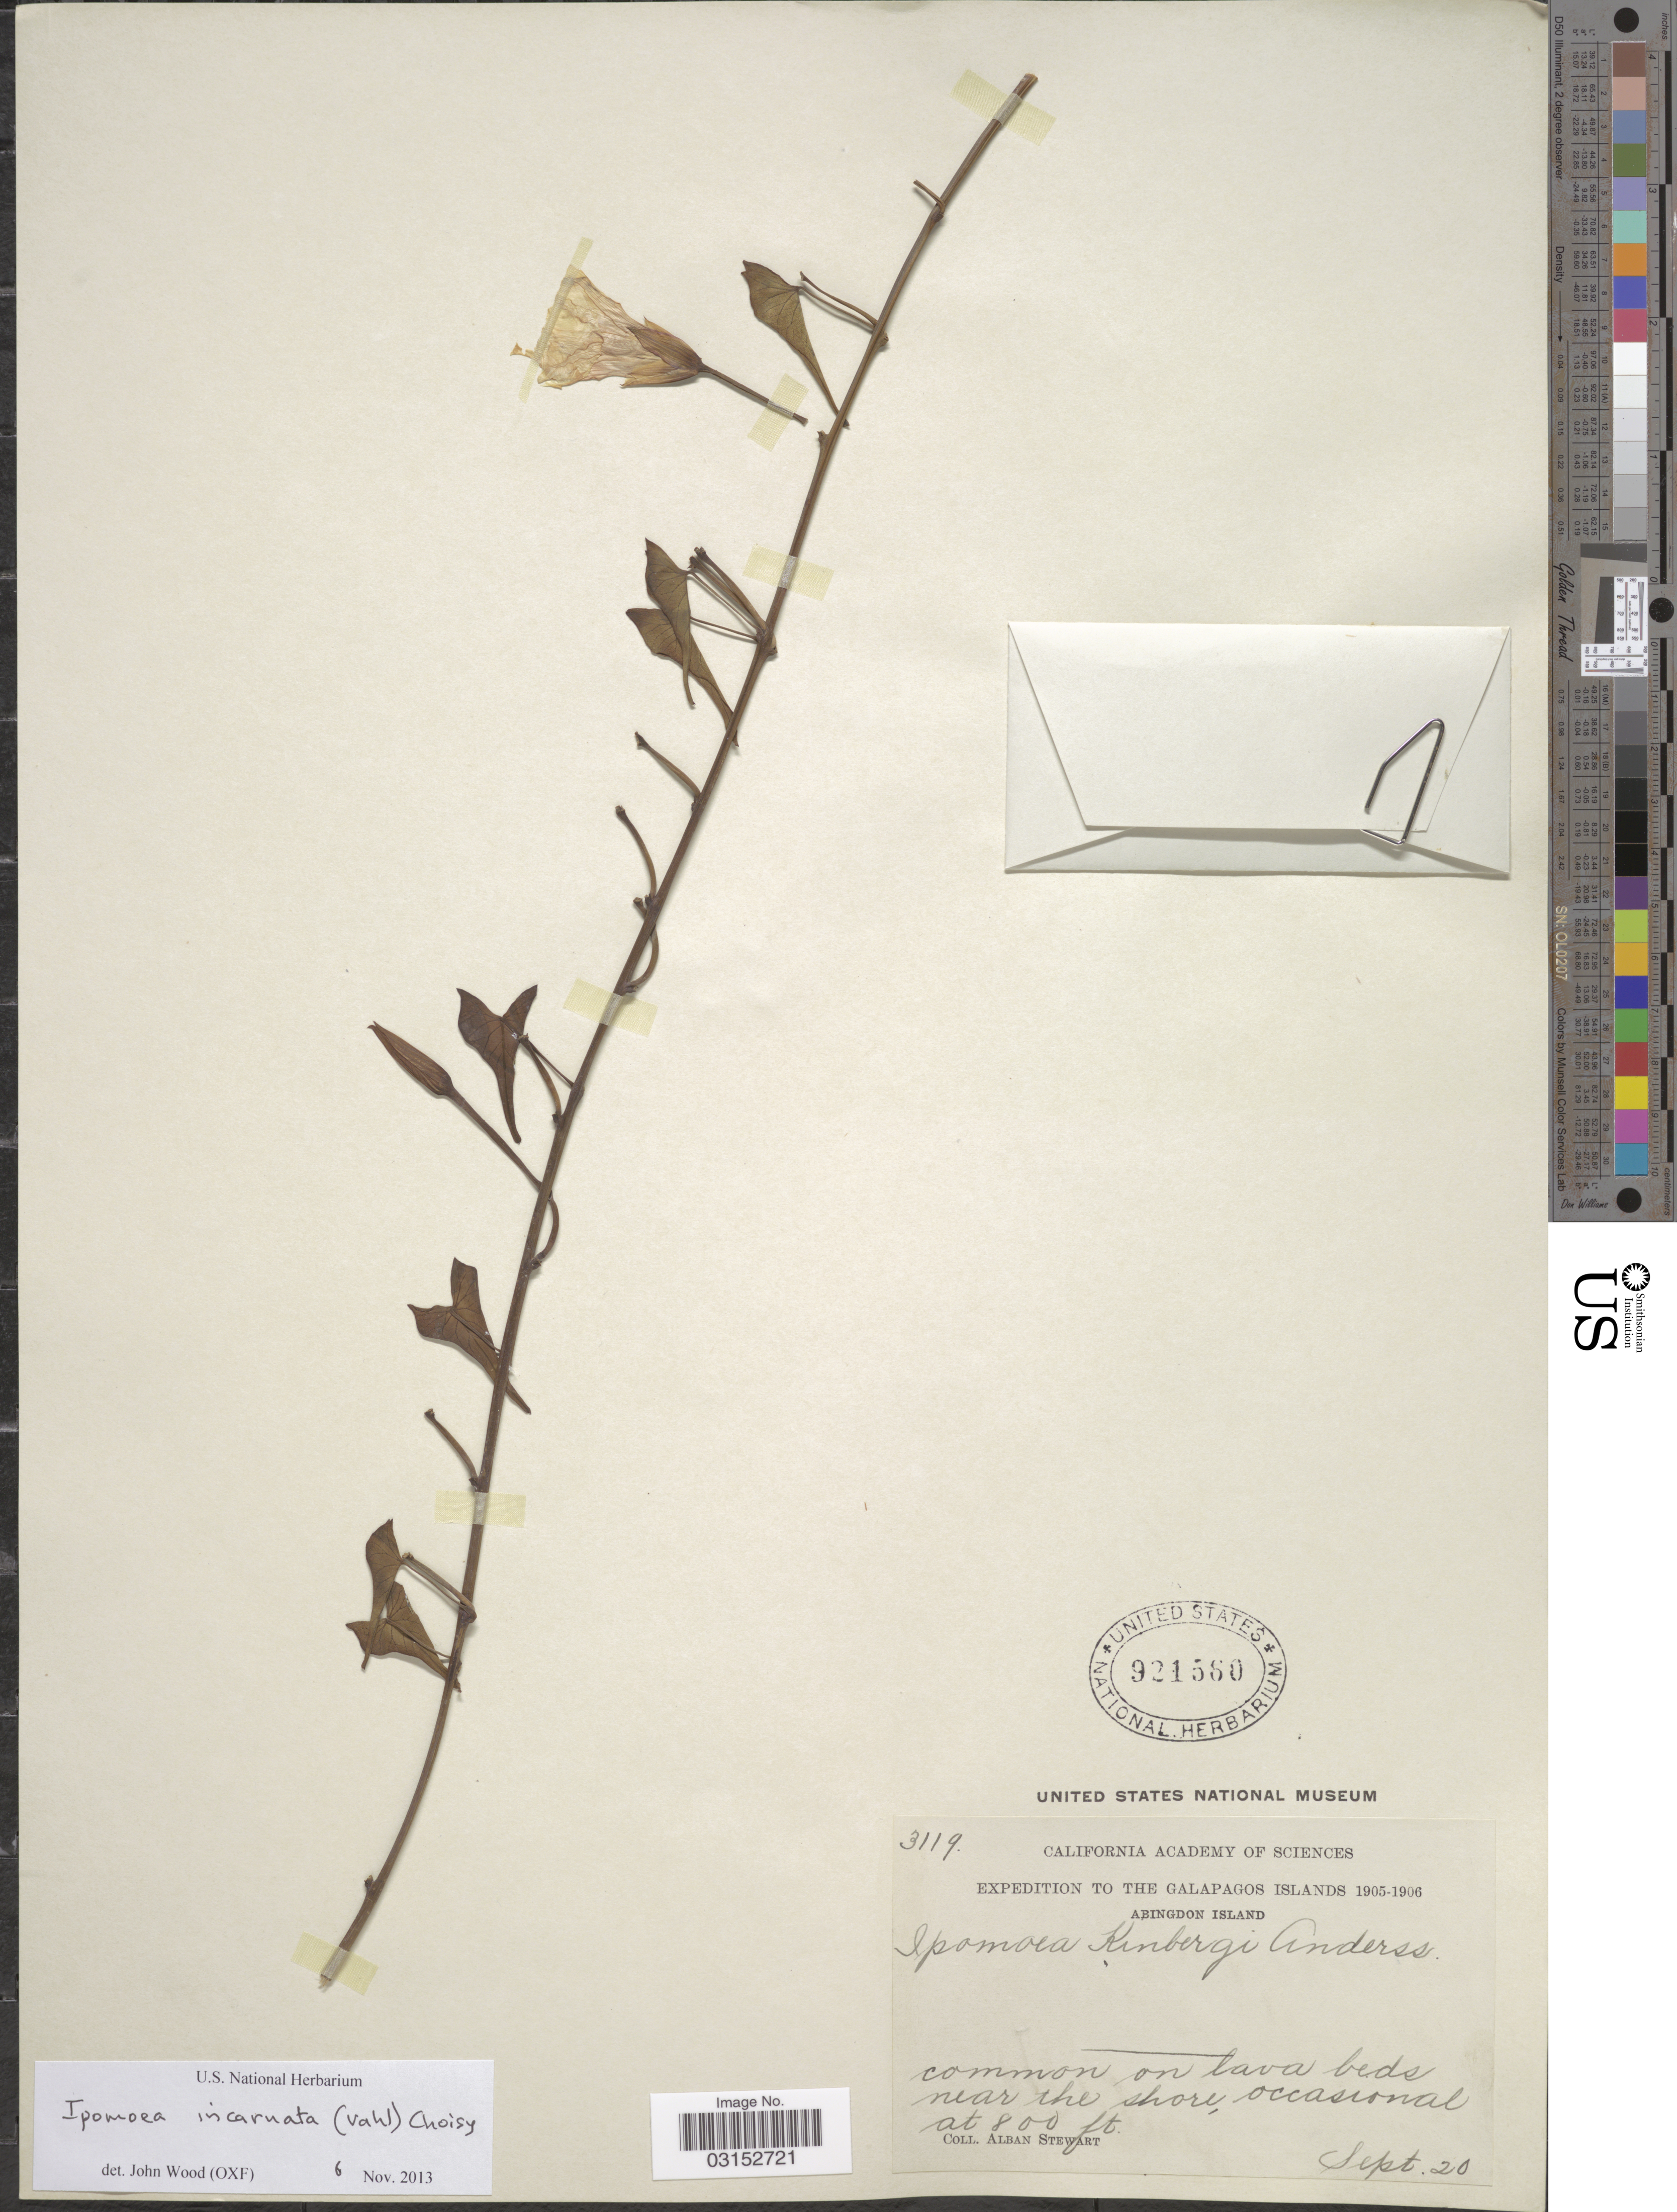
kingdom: Plantae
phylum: Tracheophyta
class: Magnoliopsida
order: Solanales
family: Convolvulaceae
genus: Ipomoea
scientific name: Ipomoea incarnata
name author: (Vahl) Choisy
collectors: A. Stewart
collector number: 3119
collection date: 1905-09-20/1906-09-20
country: Ecuador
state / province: Colón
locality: The Galapagos Islands. Abingdon Island. Common on lava beds near the shore.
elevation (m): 244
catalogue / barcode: US 921560